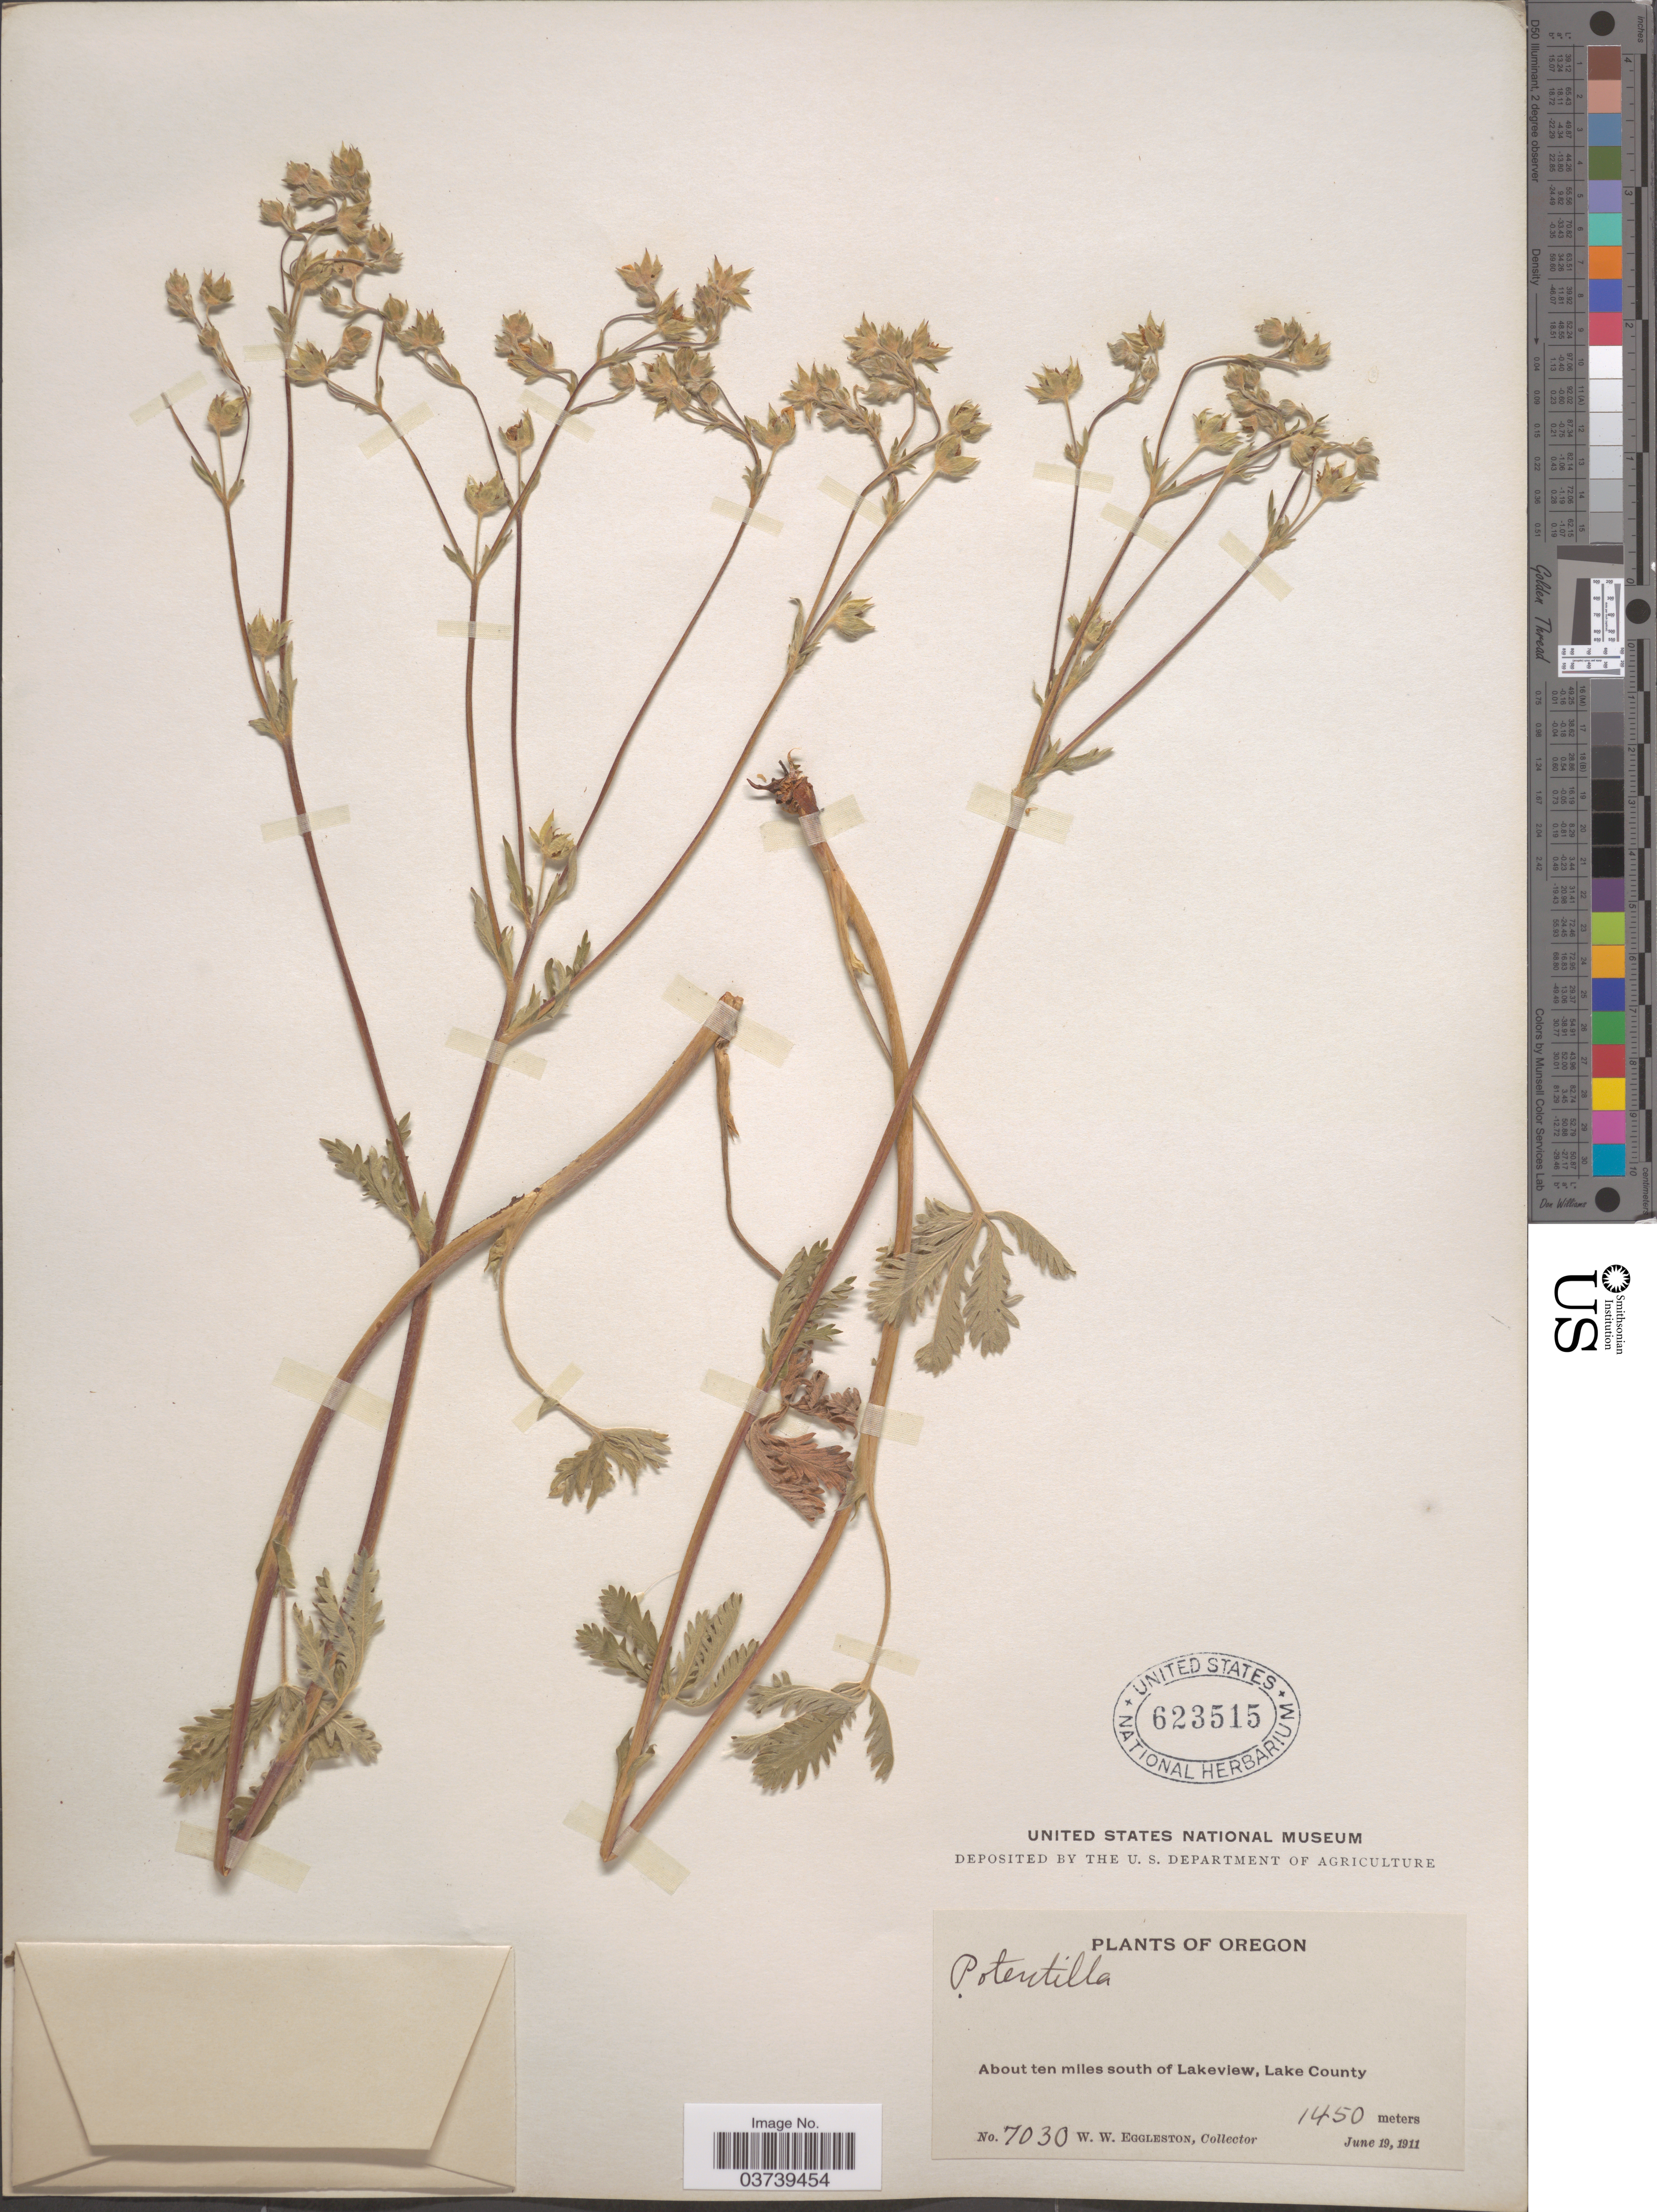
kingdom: Plantae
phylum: Tracheophyta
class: Magnoliopsida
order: Rosales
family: Rosaceae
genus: Potentilla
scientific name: Potentilla sp.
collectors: W. W. Eggleston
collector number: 7030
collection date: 1911-06-19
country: United States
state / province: Oregon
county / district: Lake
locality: About ten miles south of Lakeview, Lake County.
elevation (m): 1450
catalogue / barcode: US 623515